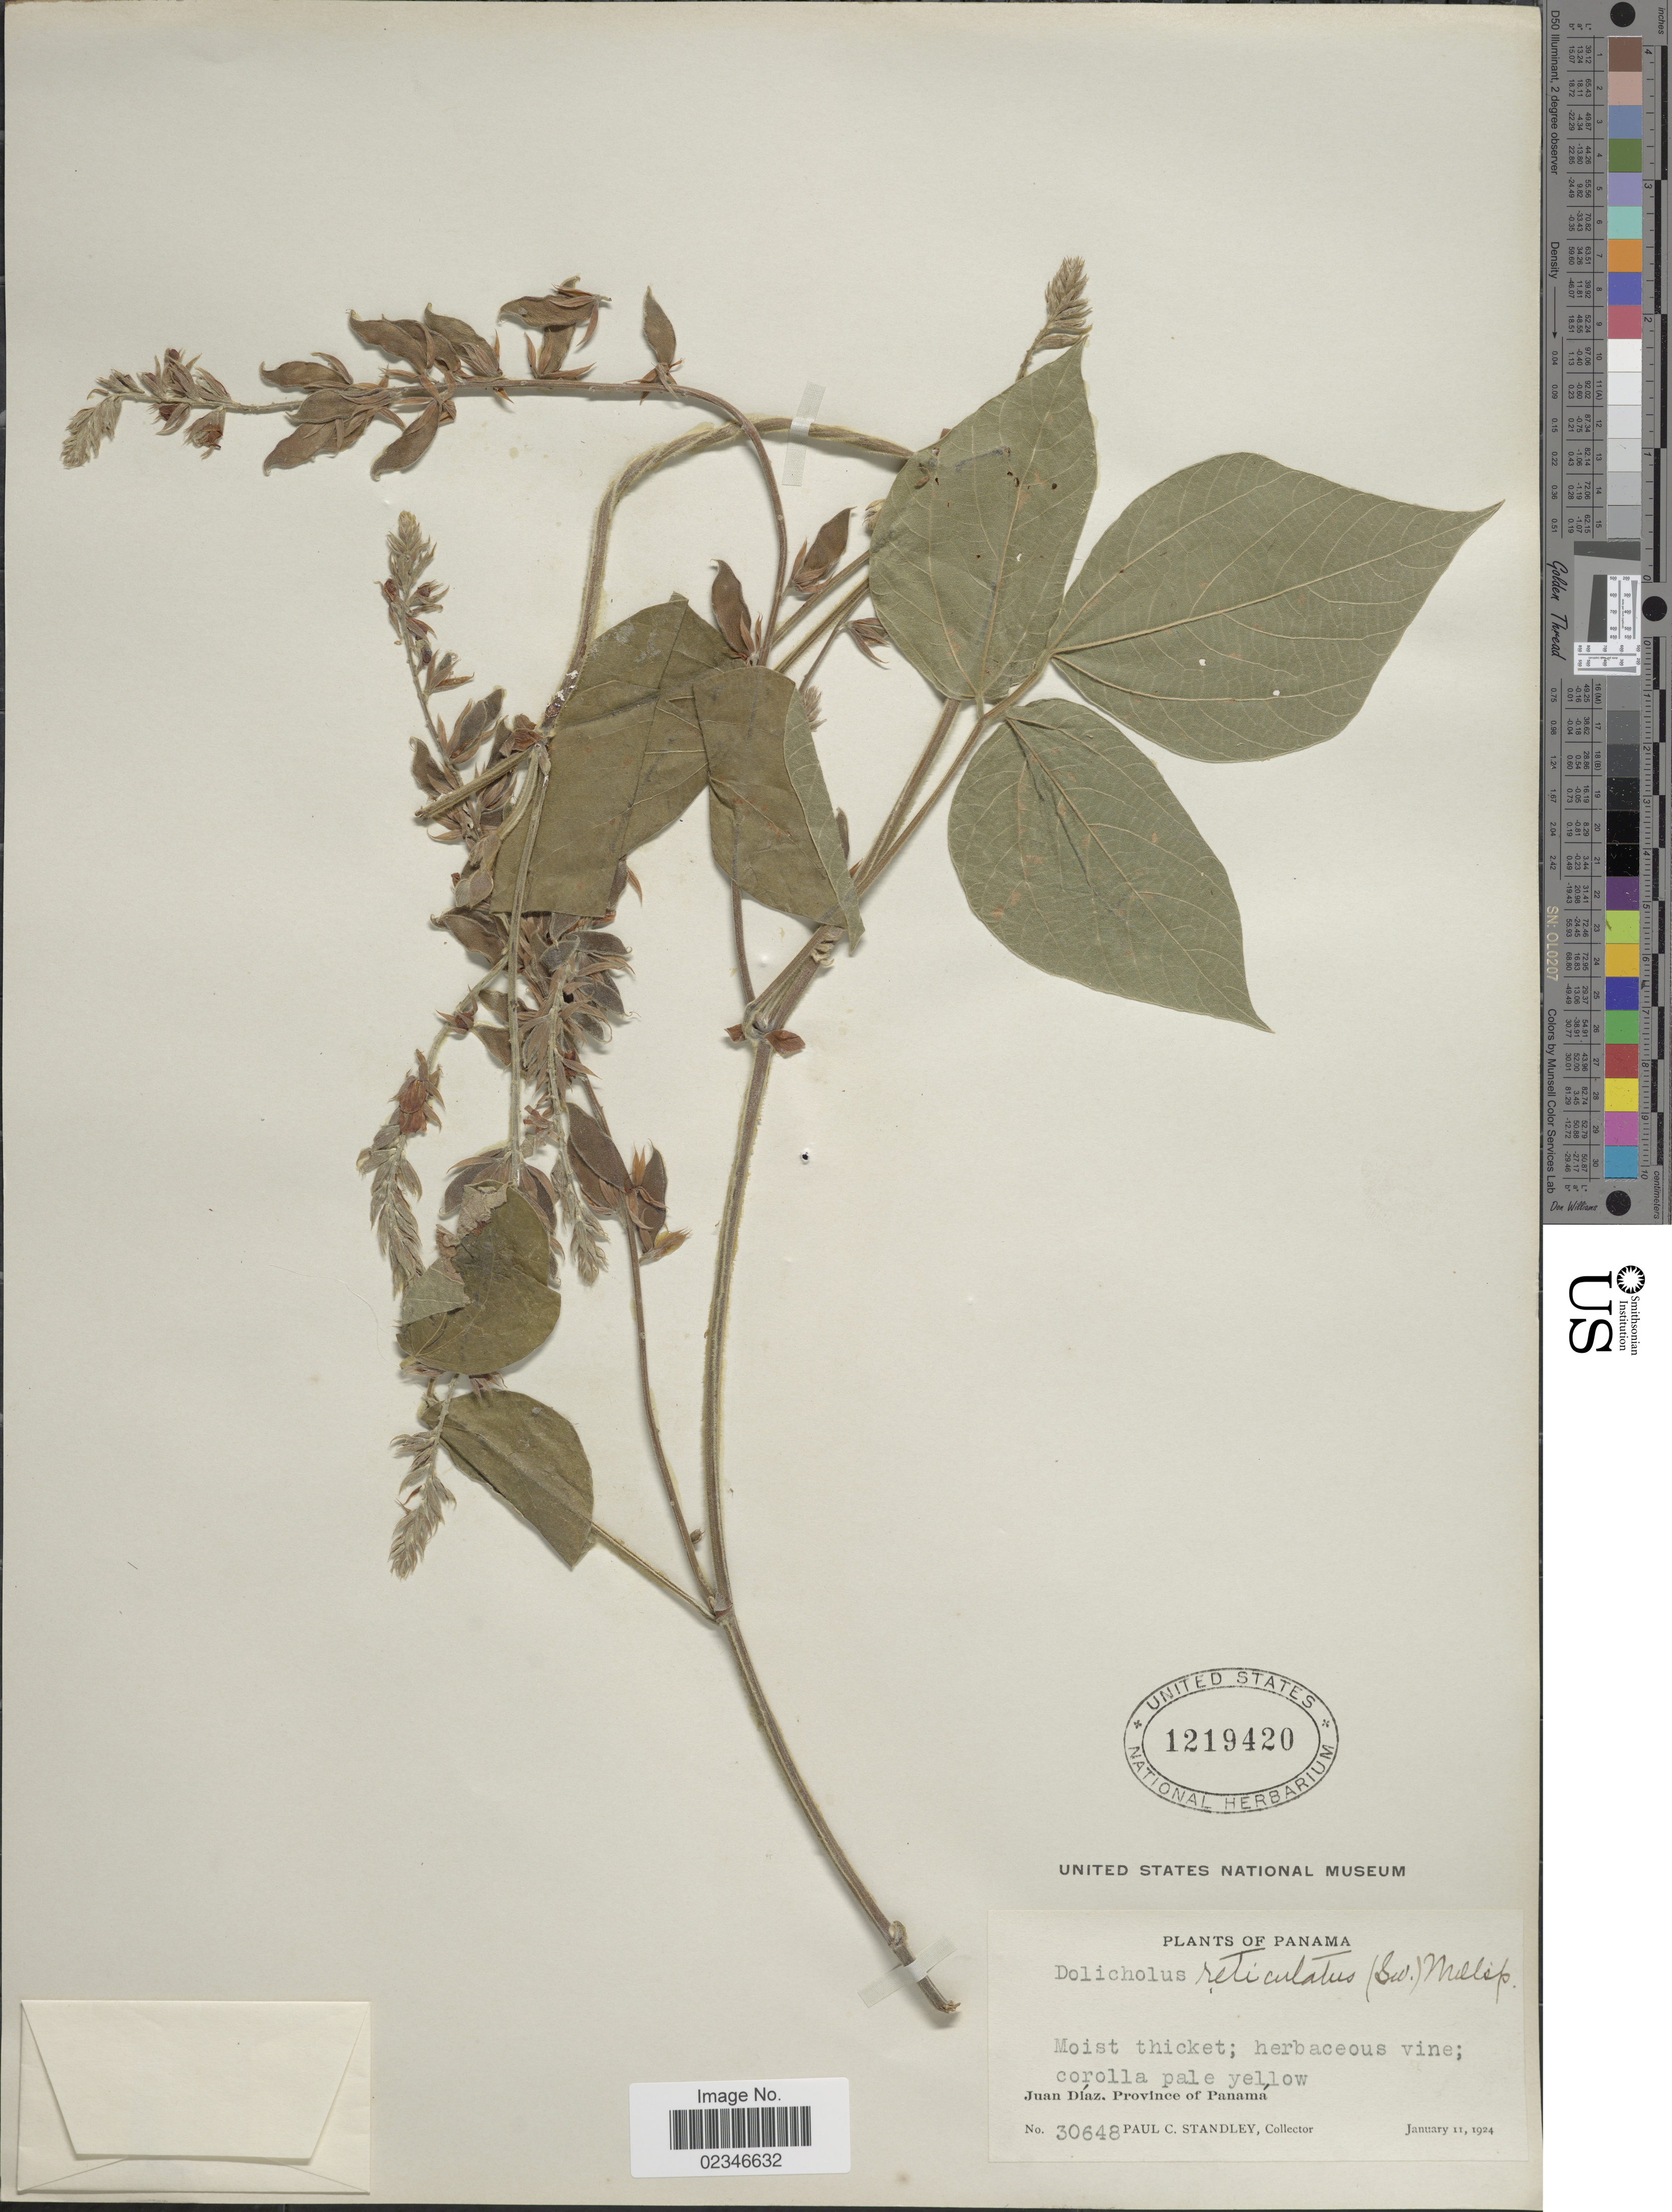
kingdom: Plantae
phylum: Tracheophyta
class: Magnoliopsida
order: Fabales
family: Fabaceae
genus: Rhynchosia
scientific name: Rhynchosia reticulata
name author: (Sw.) DC.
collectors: P. C. Standley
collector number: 30648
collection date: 1924-01-11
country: Panama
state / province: Panamá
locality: Juan Diaz, Province of Panama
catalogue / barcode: US 1219420